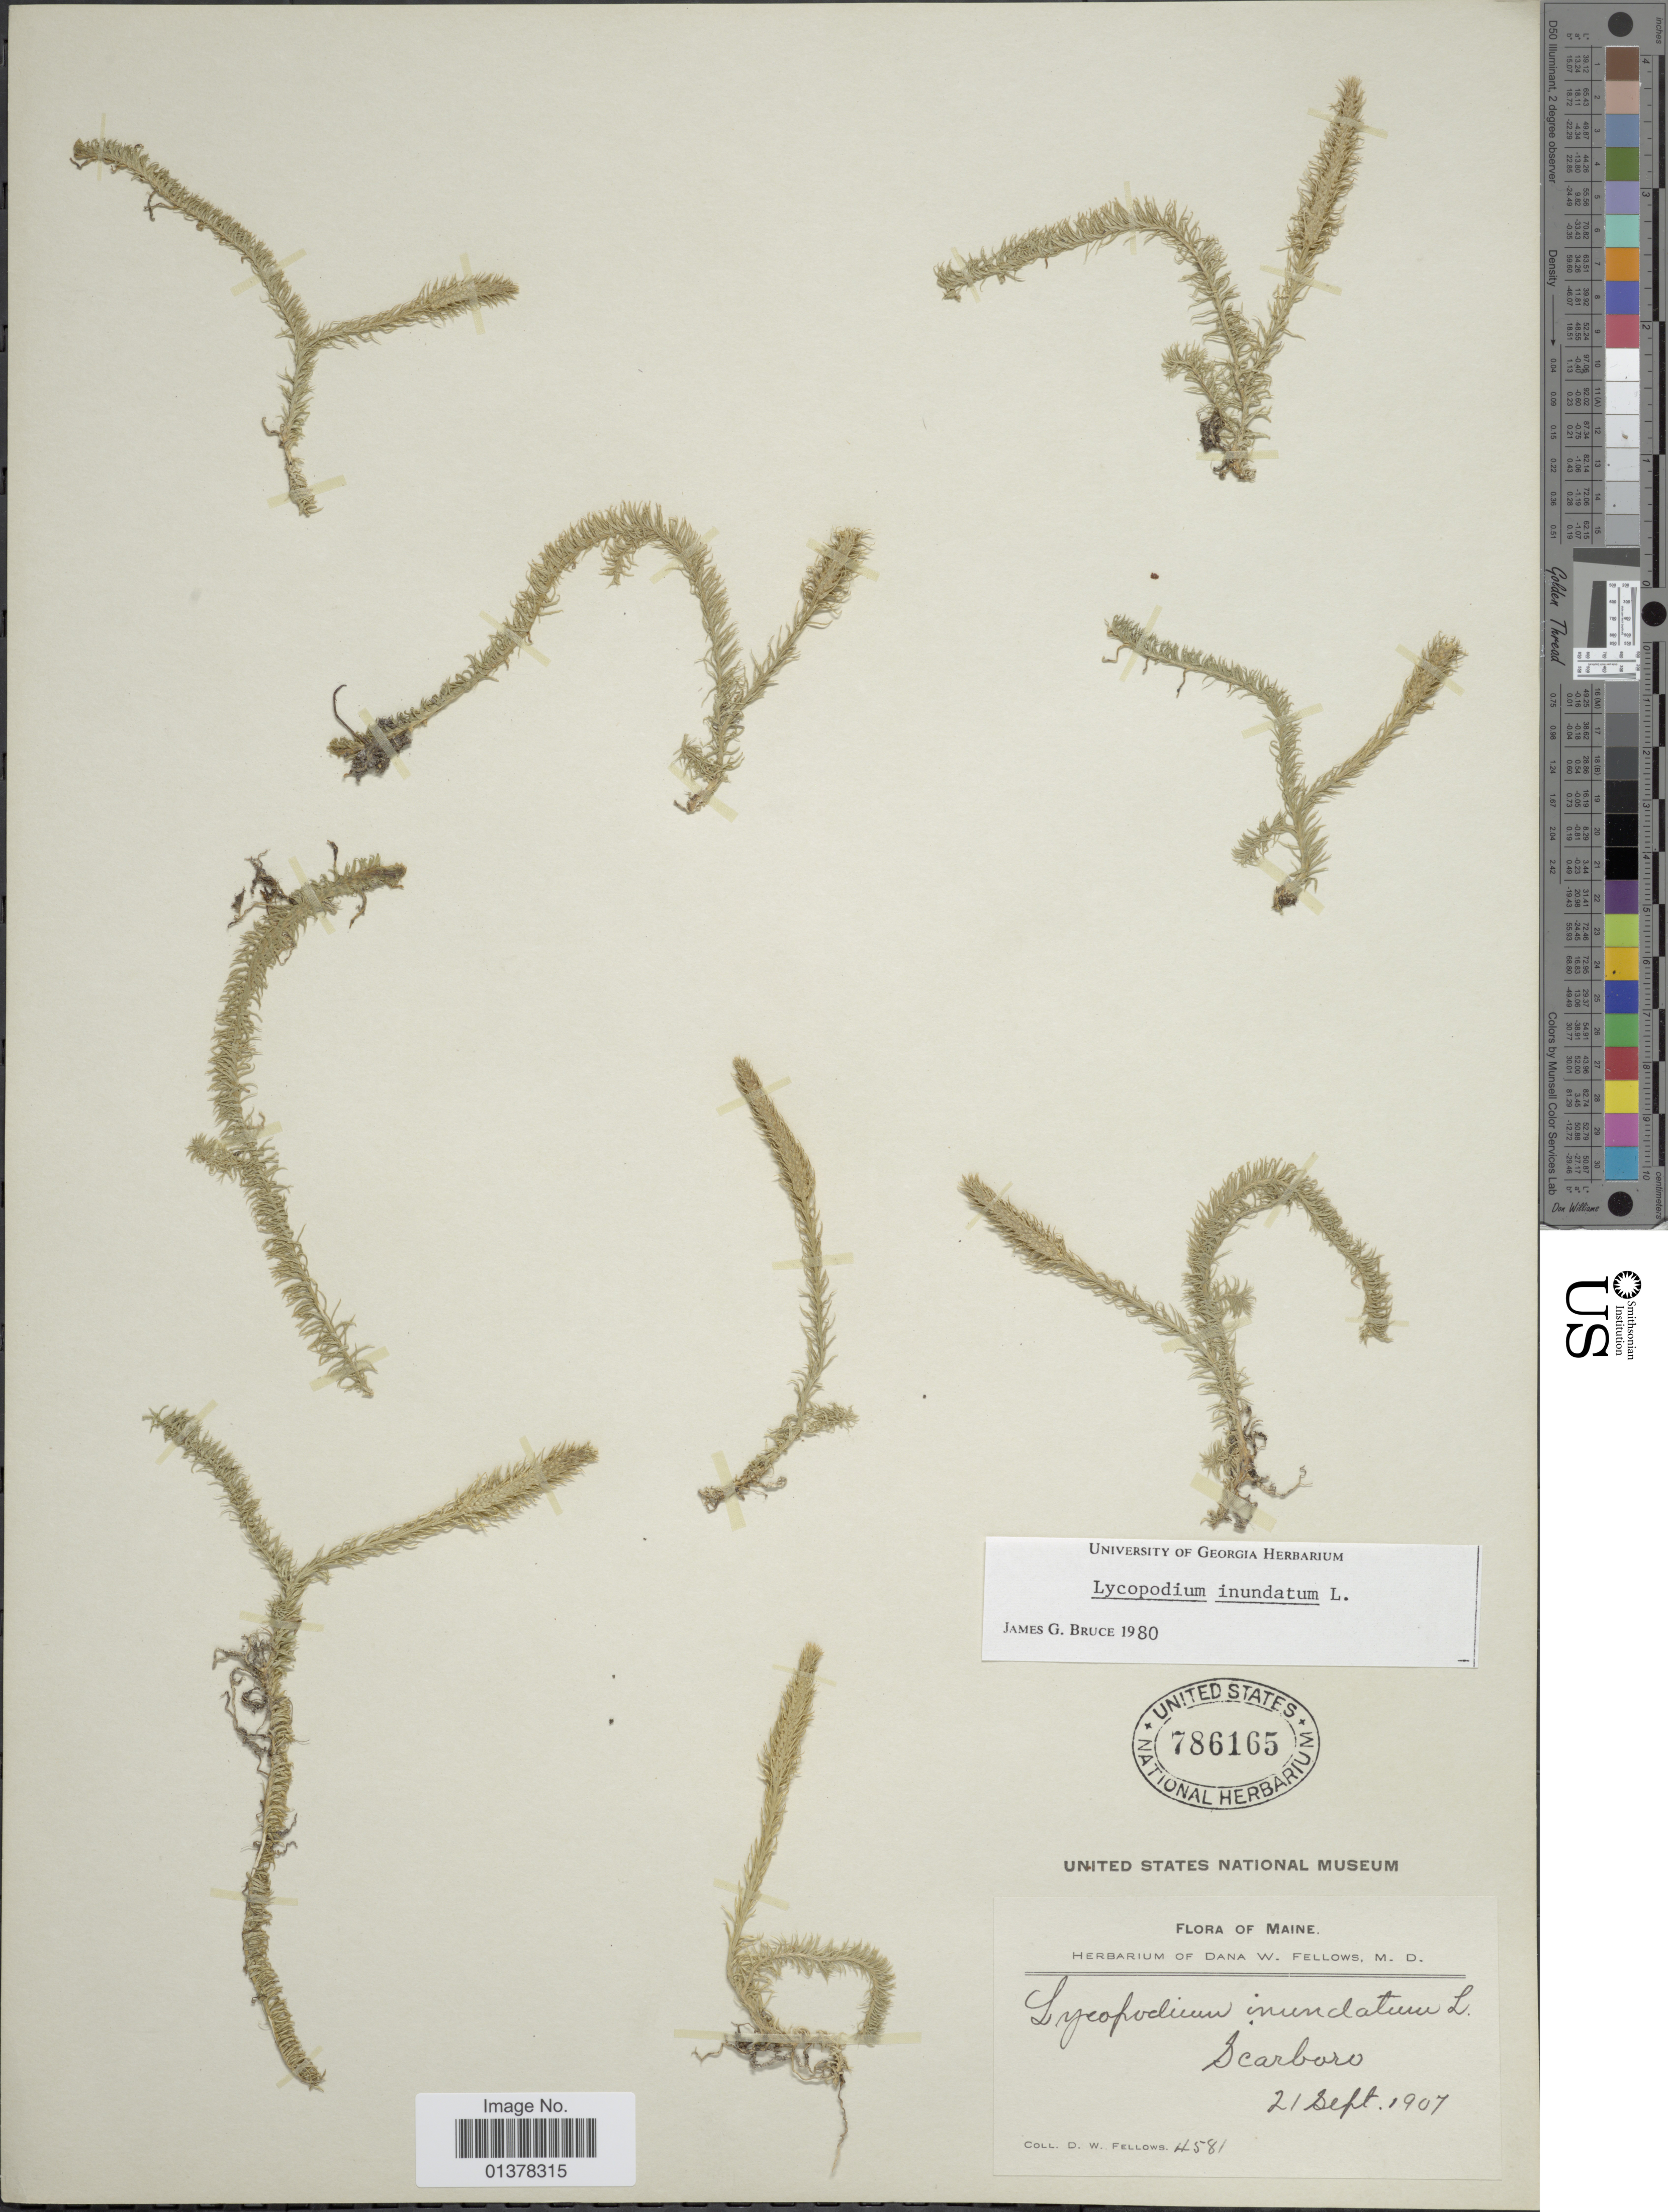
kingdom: Plantae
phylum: Tracheophyta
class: Lycopodiopsida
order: Lycopodiales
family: Lycopodiaceae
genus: Lycopodiella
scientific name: Lycopodiella inundata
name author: (L.) Holub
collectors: D. W. Fellows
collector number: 4581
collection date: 1907-09-21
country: United States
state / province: Maine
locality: Scarboro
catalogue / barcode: US 786165